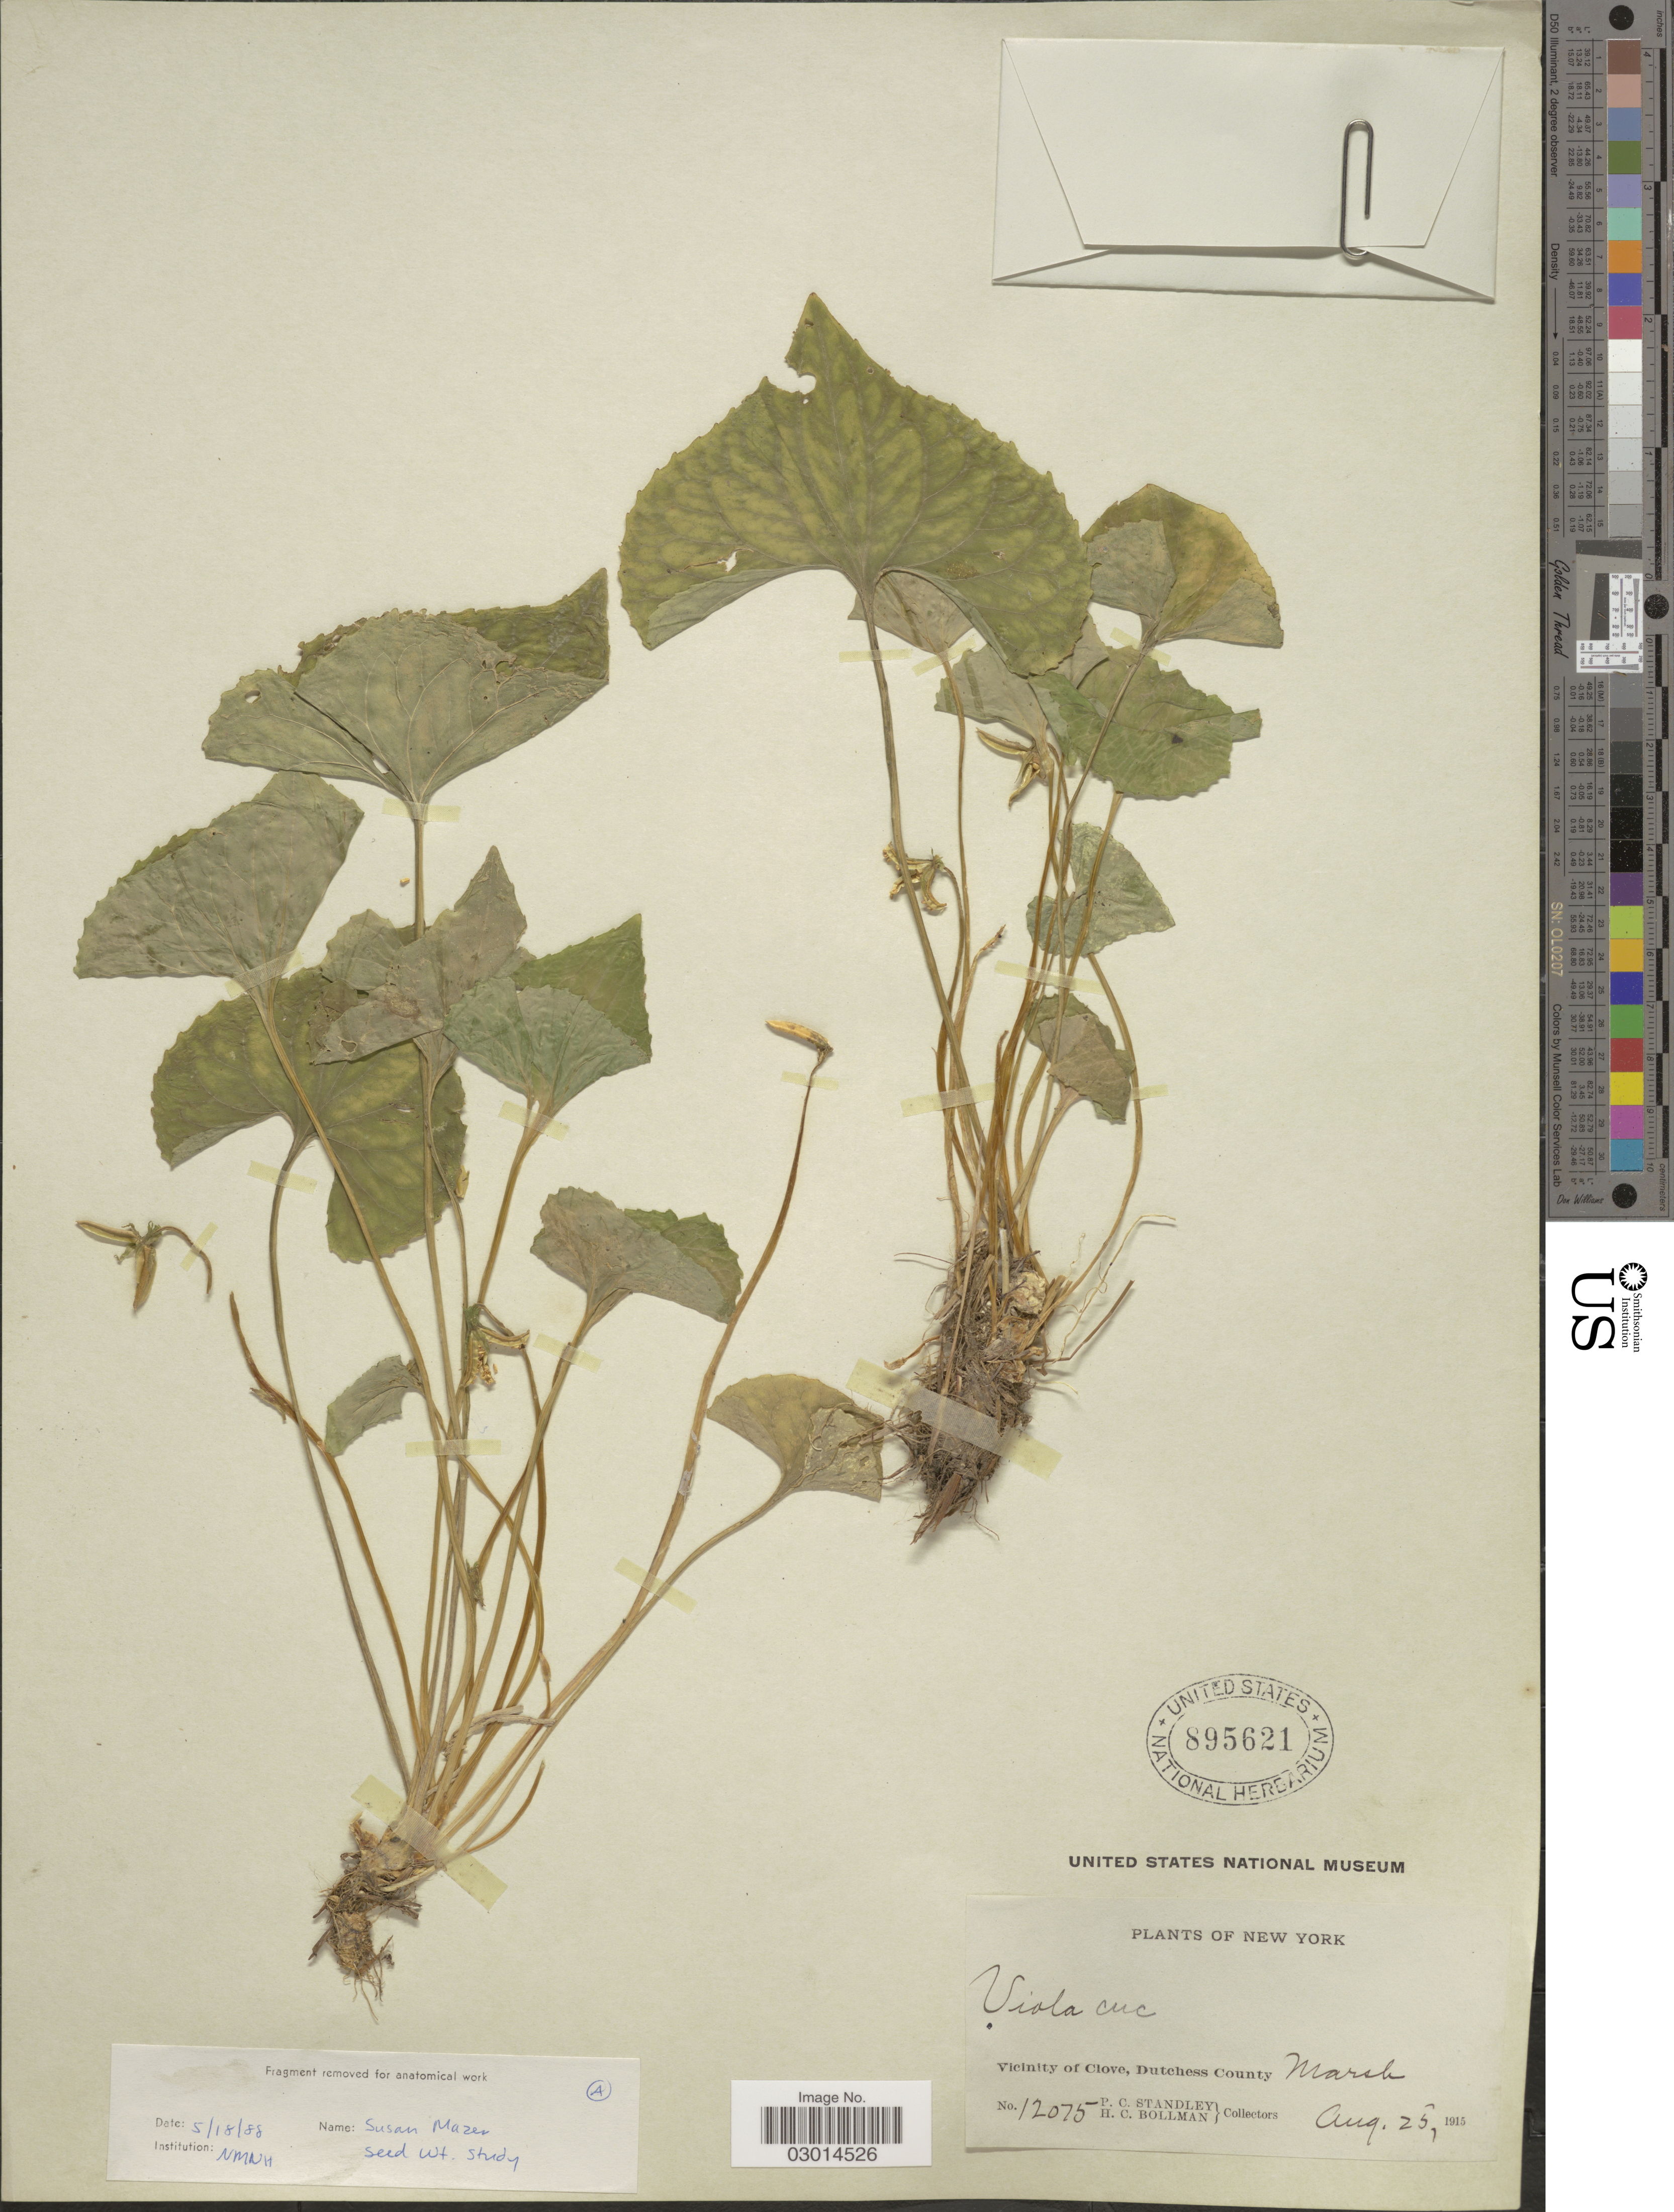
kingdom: Plantae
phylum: Tracheophyta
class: Magnoliopsida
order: Malpighiales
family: Violaceae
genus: Viola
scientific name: Viola cucullata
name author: Aiton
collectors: P. C. Standley & H. C. Bollman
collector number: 12075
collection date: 1915-08-25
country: United States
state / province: New York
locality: Vicinity of Clove, Dutchess County.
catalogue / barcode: US 895621